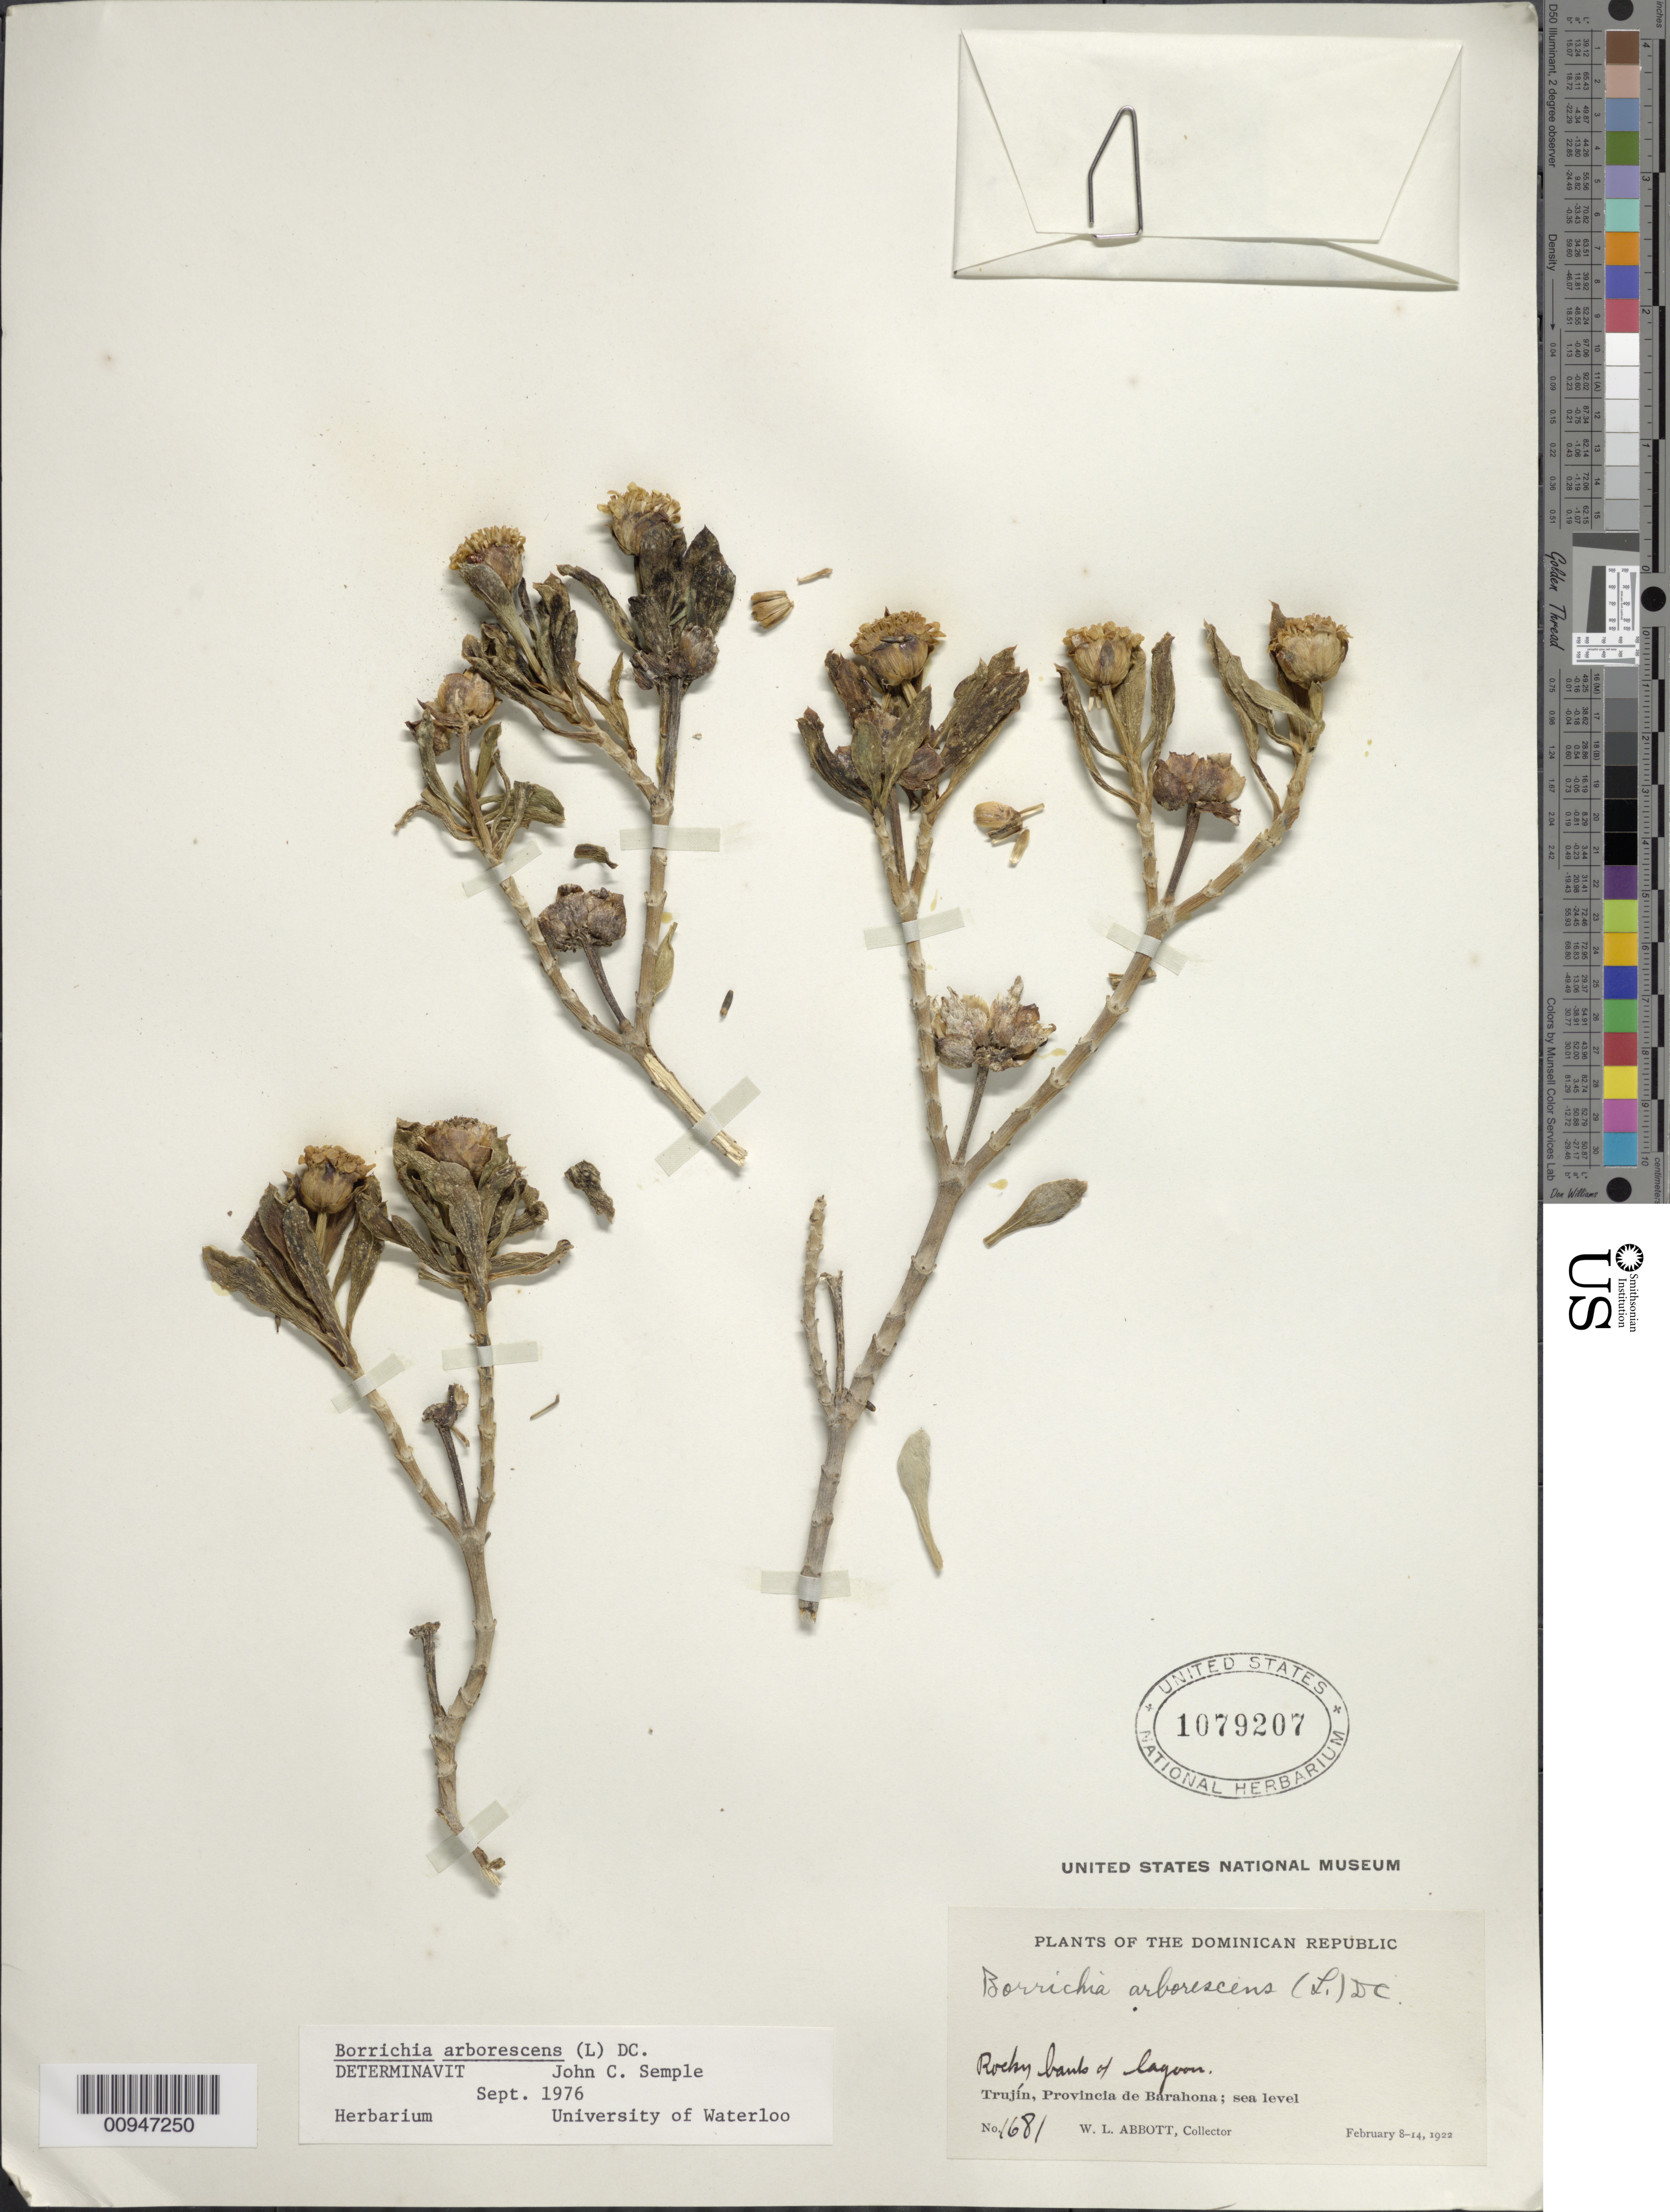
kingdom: Plantae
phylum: Tracheophyta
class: Magnoliopsida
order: Asterales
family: Asteraceae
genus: Borrichia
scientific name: Borrichia arborescens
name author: (L.) DC.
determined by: Semple, J. C.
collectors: W. L. Abbott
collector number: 1681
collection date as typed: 08 Feb 1922 to 14 Feb 1922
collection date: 1922-02-08/1922-02-14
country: Dominican Republic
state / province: Barahona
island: Hispaniola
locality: Trujín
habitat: Rocky bank of lagoon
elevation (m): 0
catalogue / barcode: US 1079207